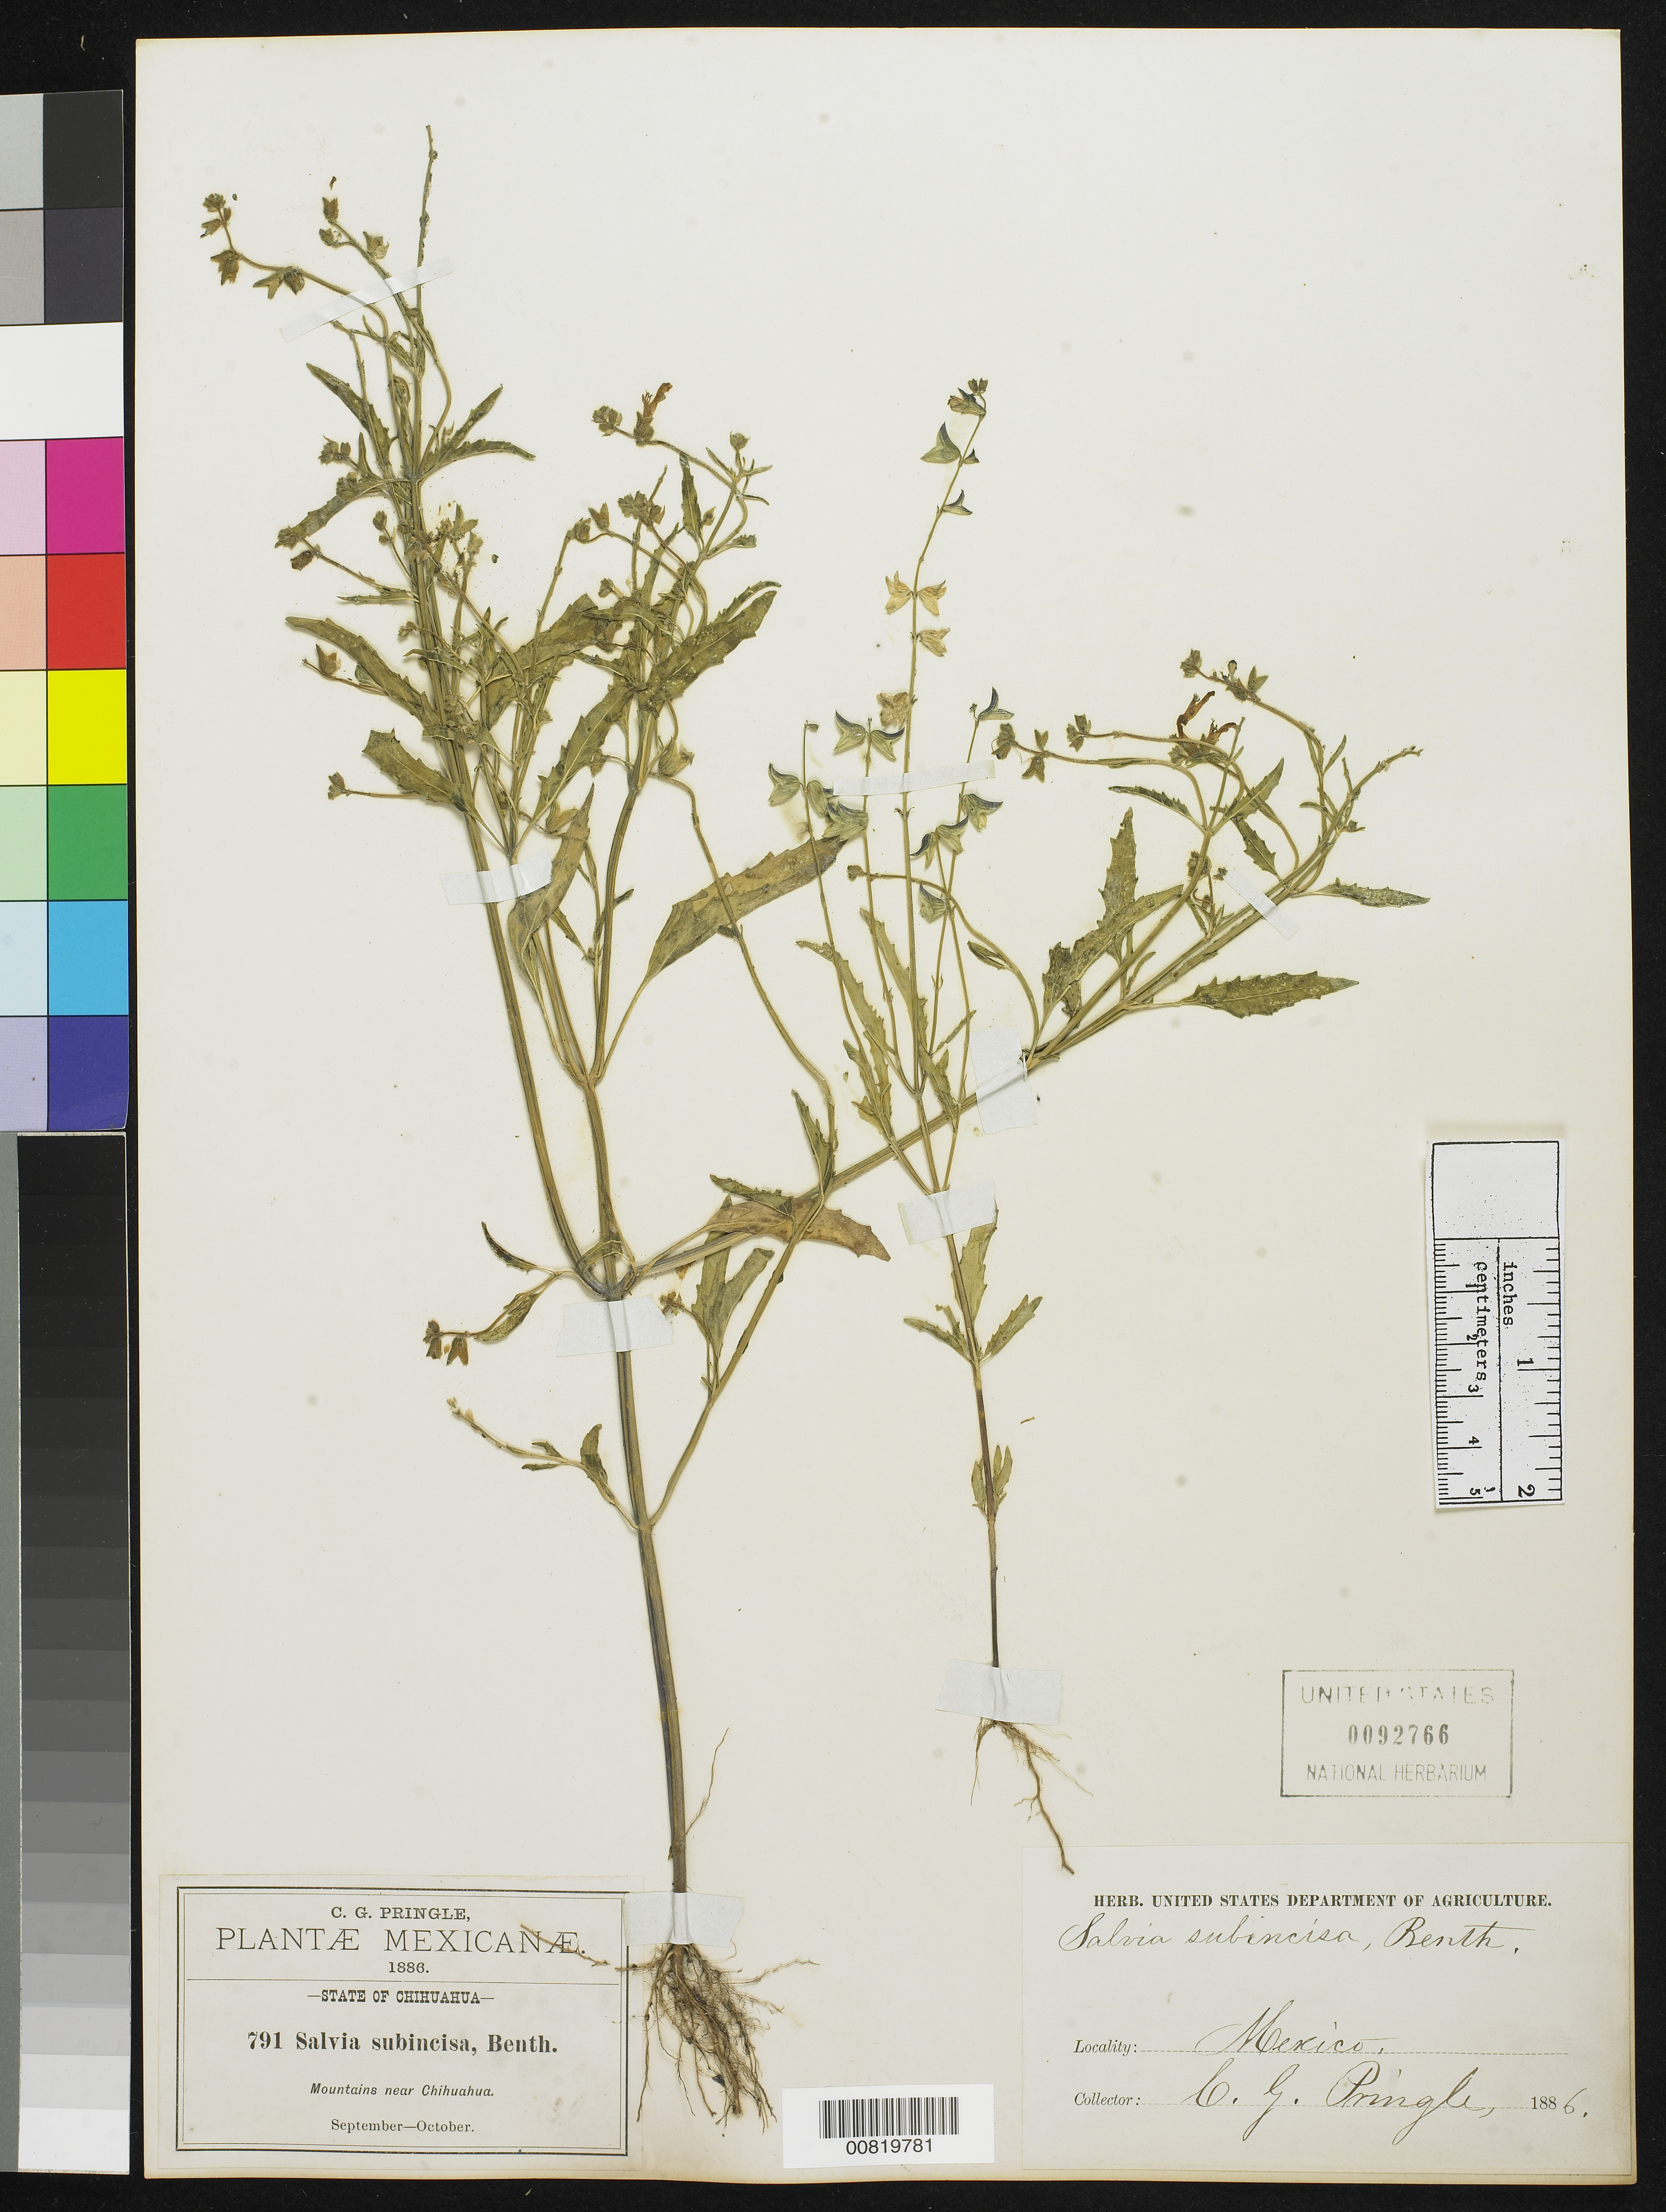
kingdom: Plantae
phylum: Tracheophyta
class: Magnoliopsida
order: Lamiales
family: Lamiaceae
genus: Salvia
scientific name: Salvia subincisa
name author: Benth.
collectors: C. G. Pringle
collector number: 791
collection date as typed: Sep 1886 to -- Oct 1886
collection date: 1886-09/1886-10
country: Mexico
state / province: Chihuahua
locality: Mountains near Chihuahua.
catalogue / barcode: US 92766